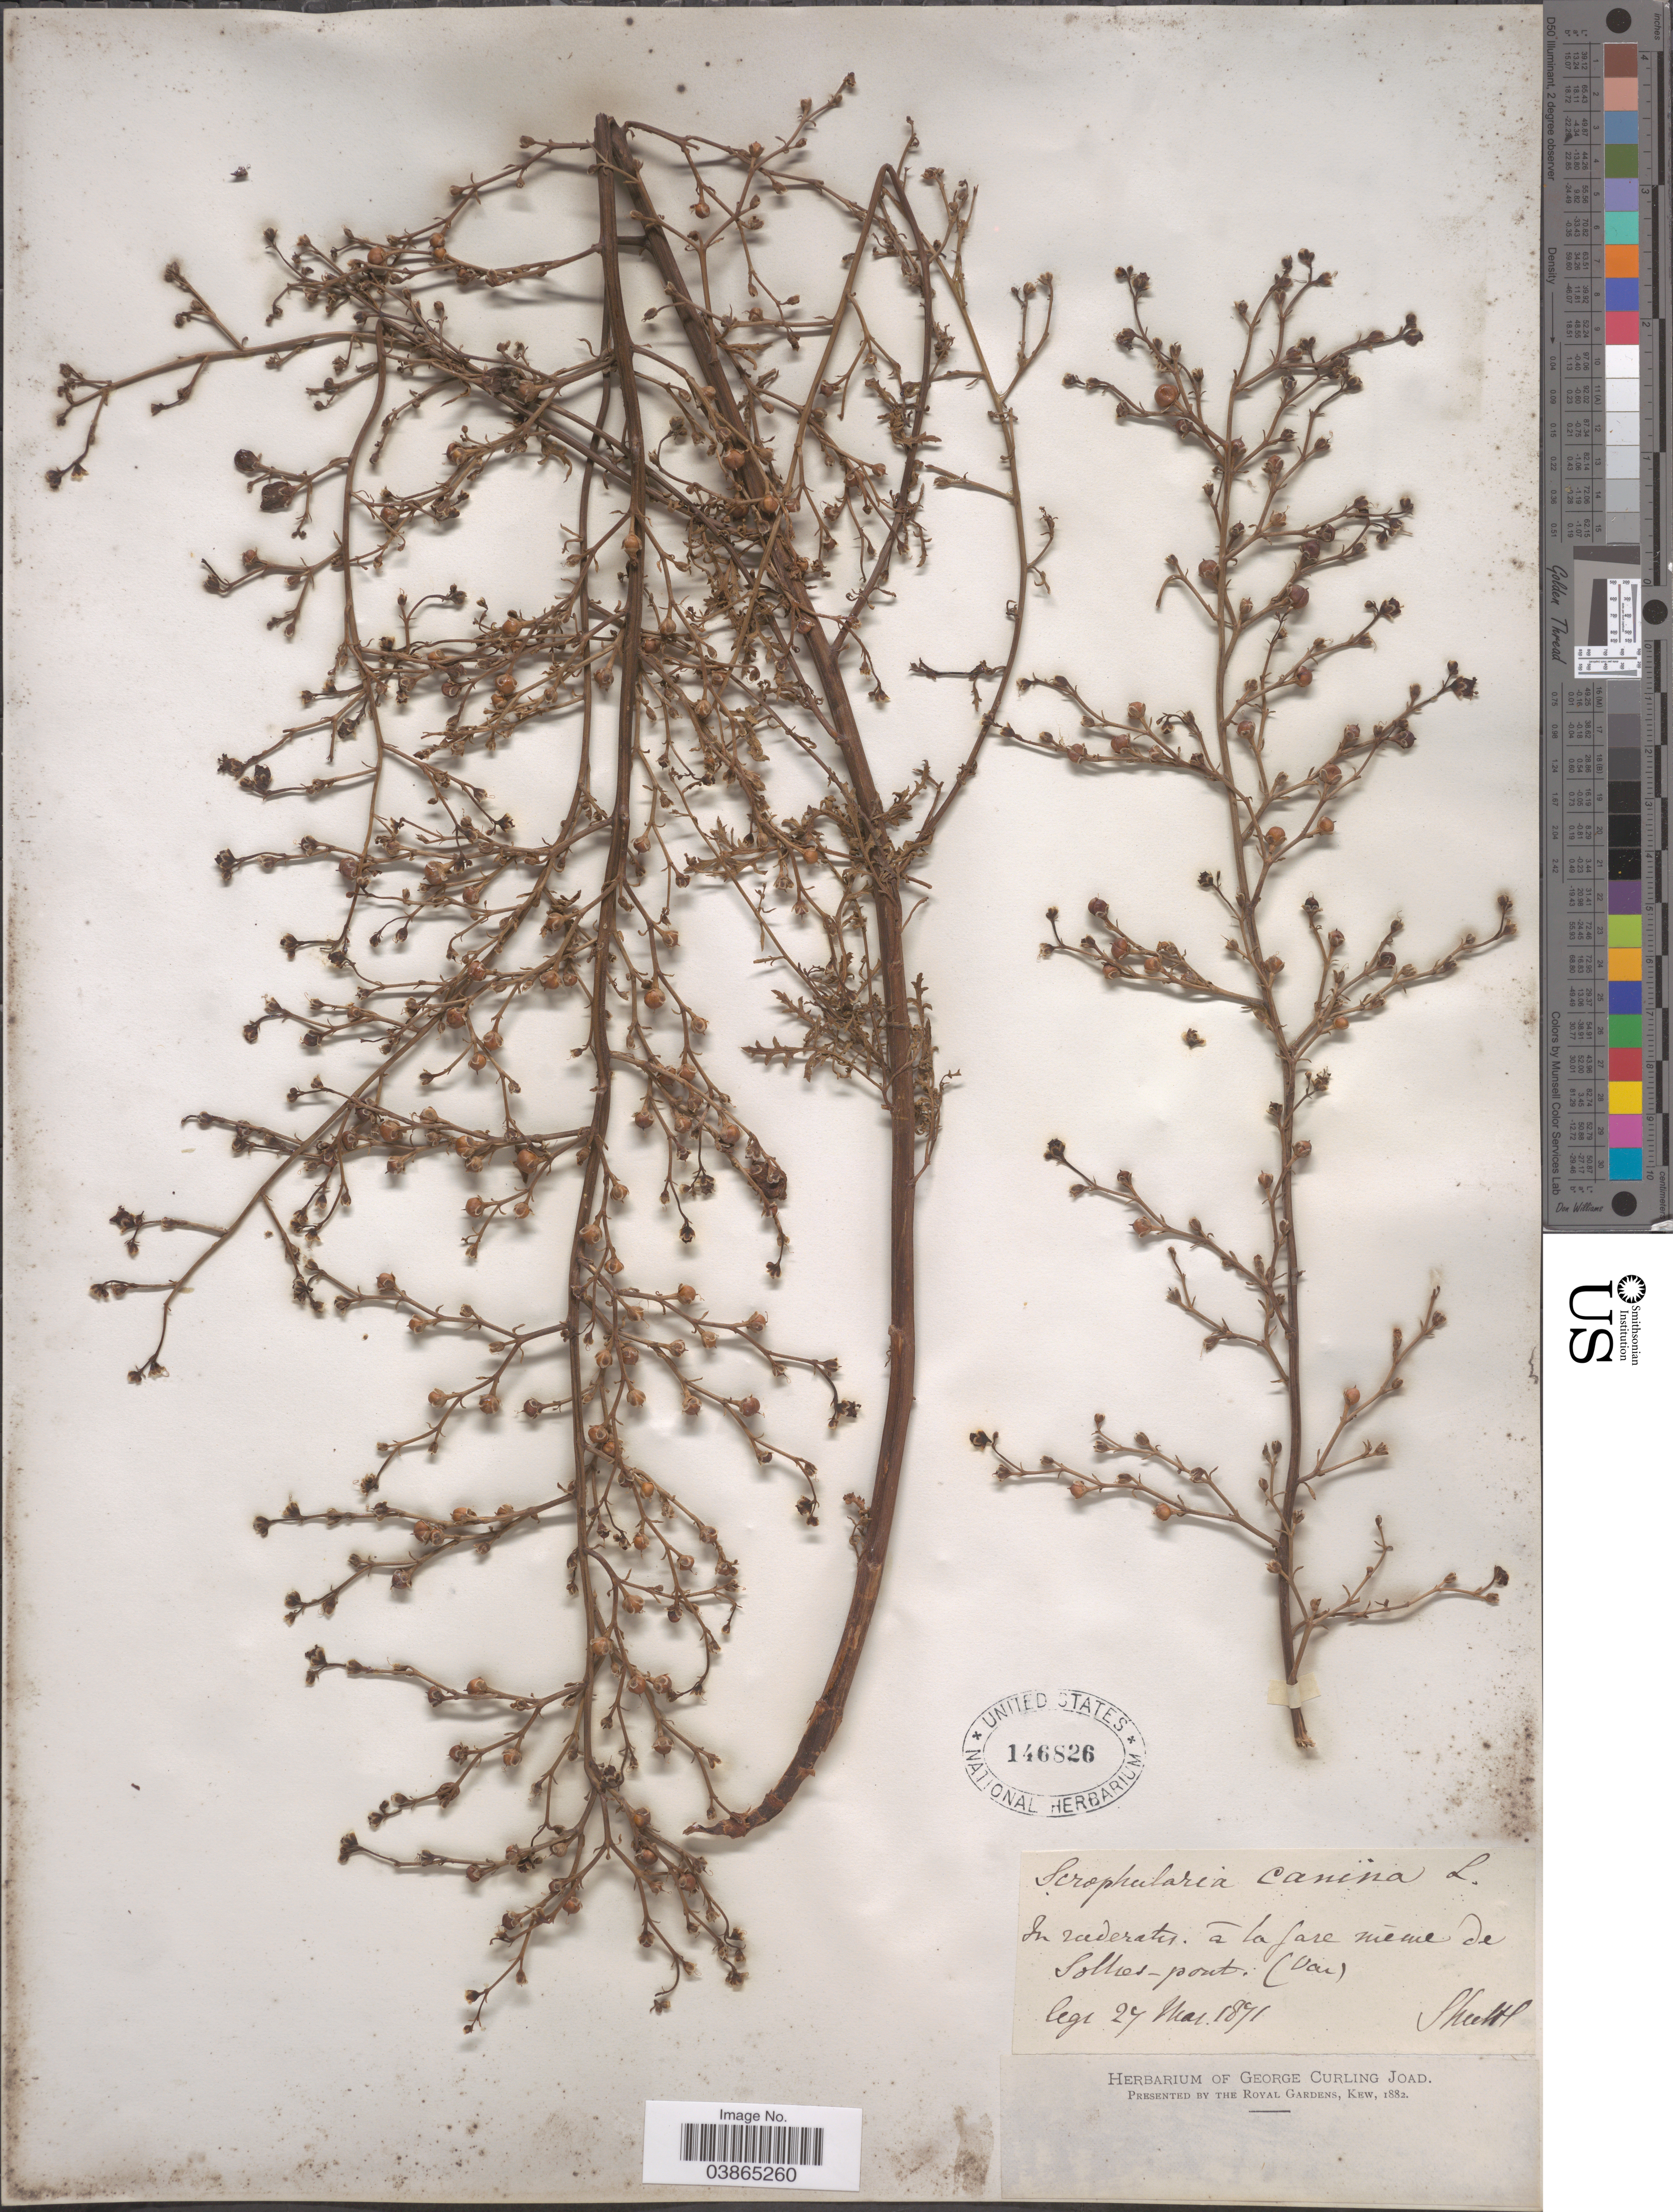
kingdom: Plantae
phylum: Tracheophyta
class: Magnoliopsida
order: Lamiales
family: Scrophulariaceae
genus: Scrophularia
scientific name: Scrophularia canina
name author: L.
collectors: Shuttl.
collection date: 1871-05-27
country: France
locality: In raderatis, á la Gare méme de Sollies-pont.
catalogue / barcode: US 146826